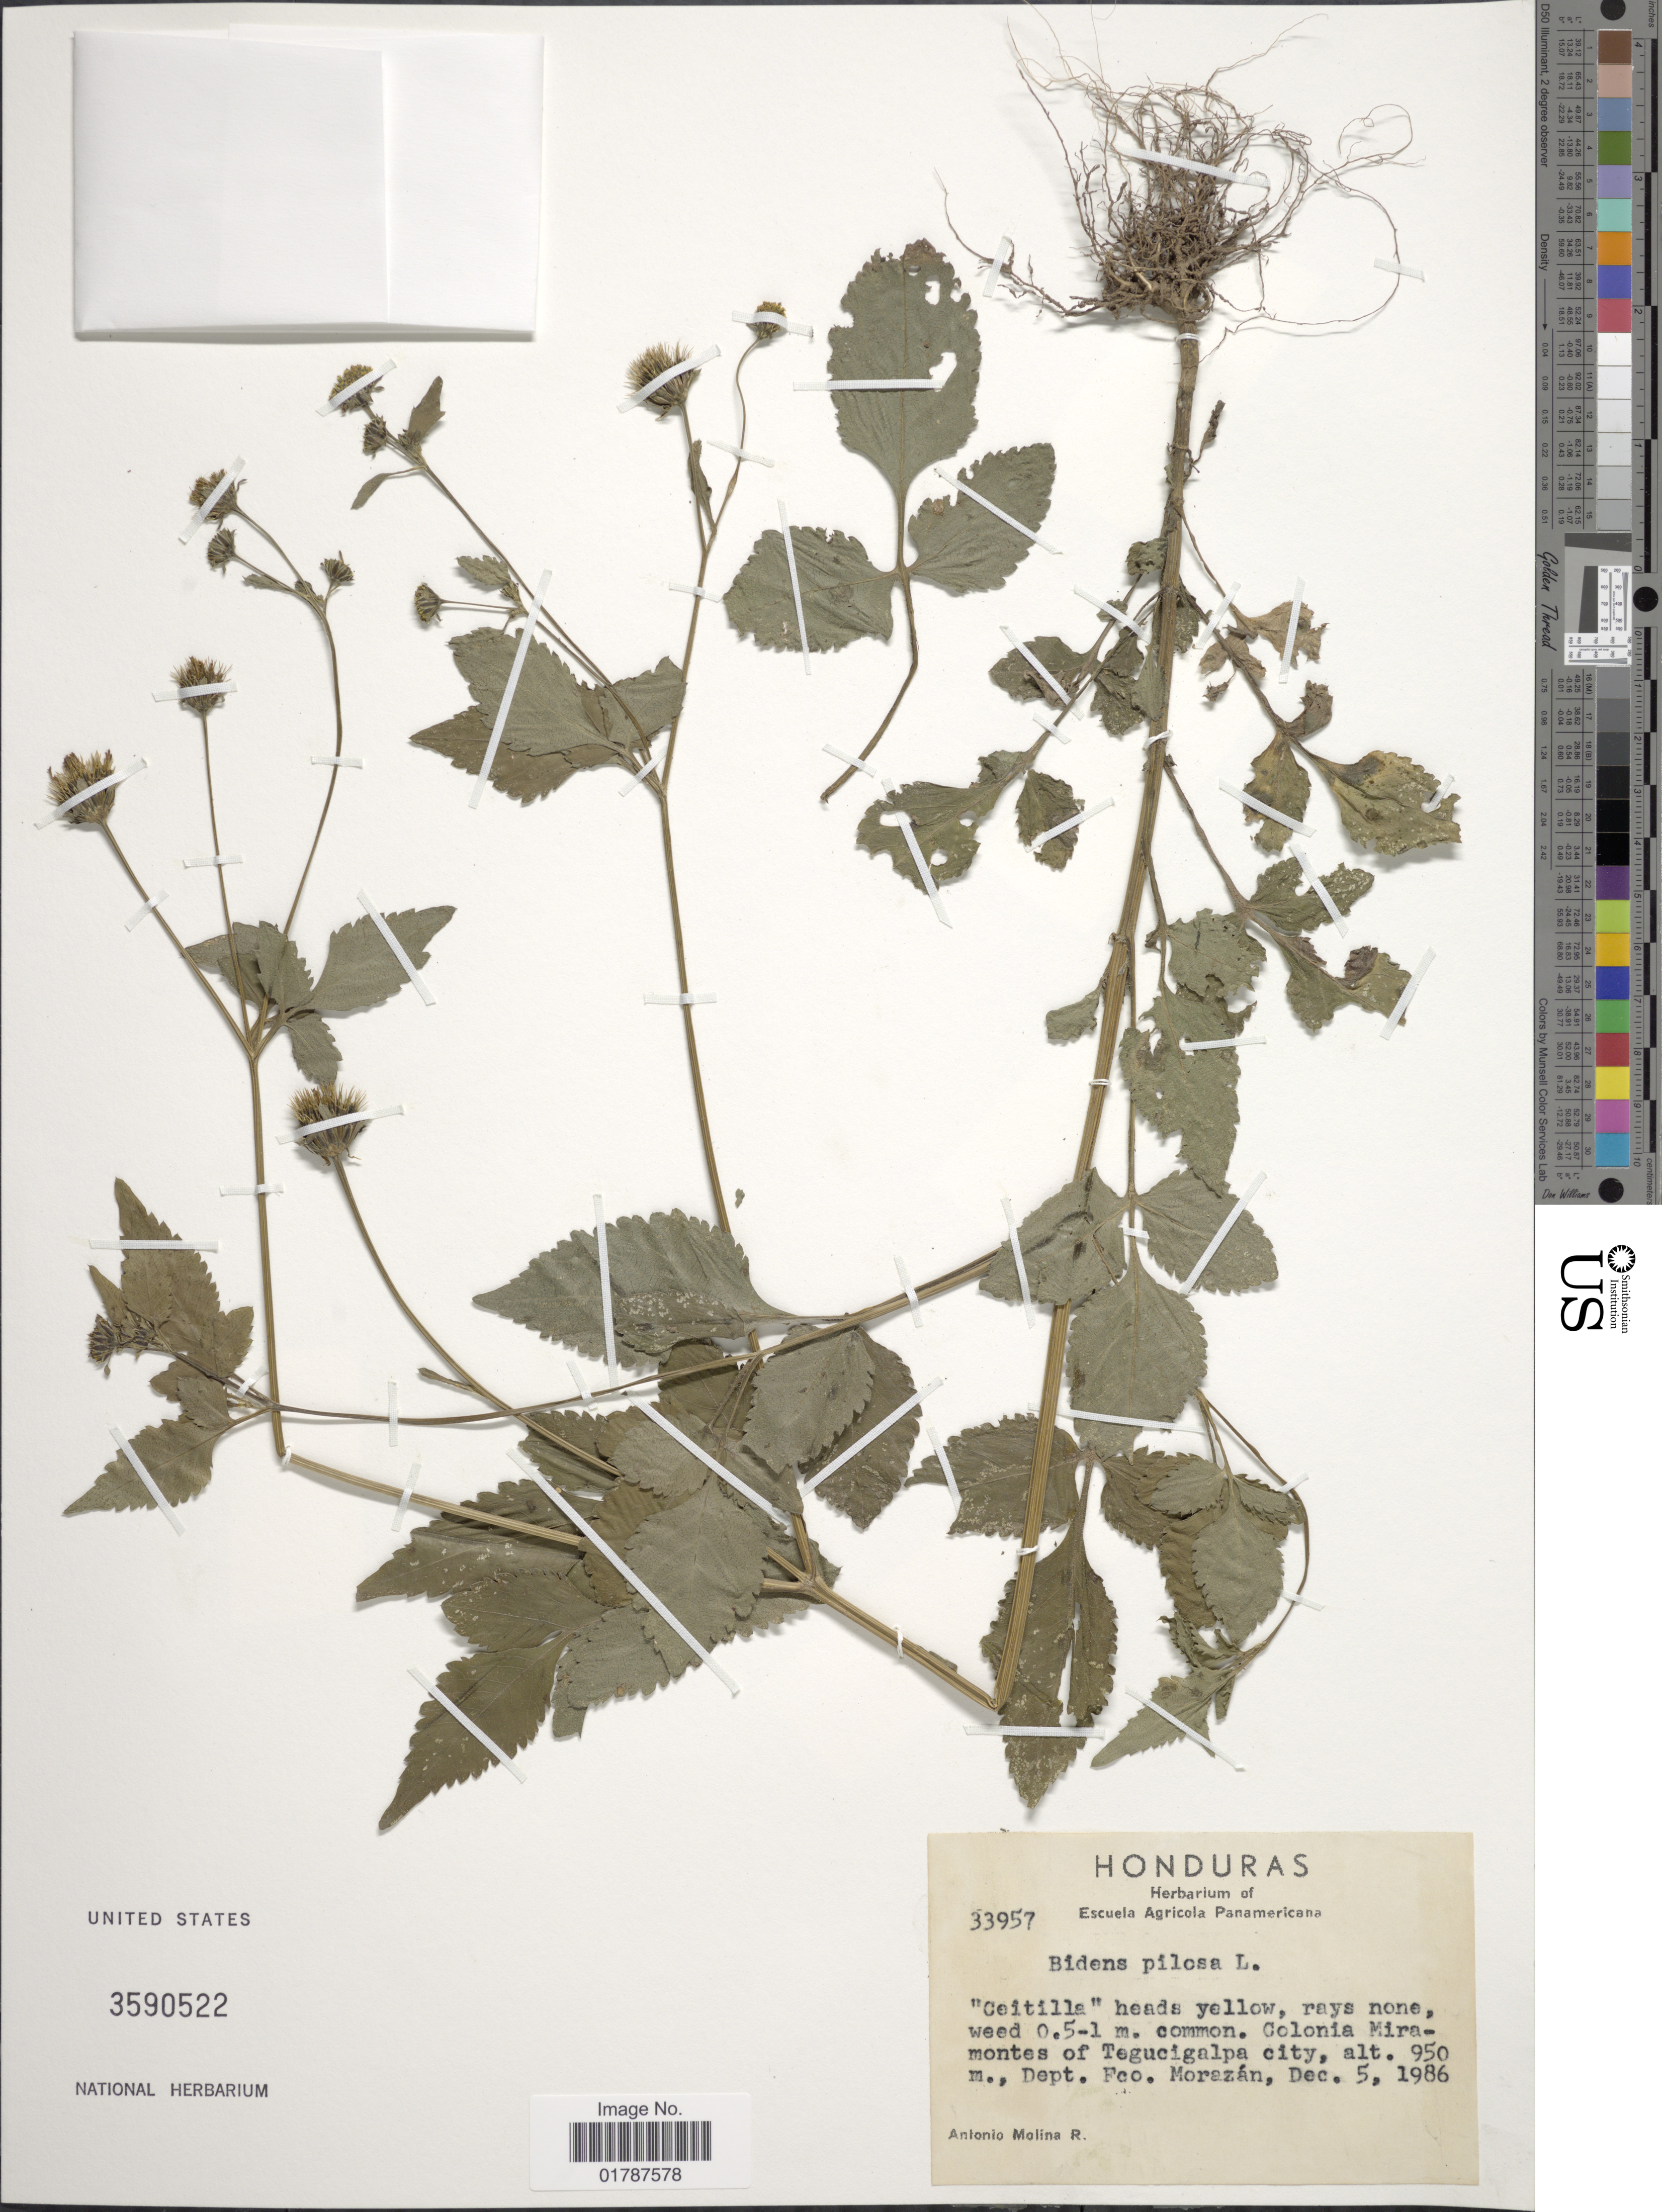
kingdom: Plantae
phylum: Tracheophyta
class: Magnoliopsida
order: Asterales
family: Asteraceae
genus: Bidens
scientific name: Bidens pilosa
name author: L.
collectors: A. Molina R.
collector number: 39957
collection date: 1986-12-05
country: Honduras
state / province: Fco. Morazán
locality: Colonia Miramontes of Tegucigalpa city, Dept. Fco. Morazan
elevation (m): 950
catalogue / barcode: US 3590522